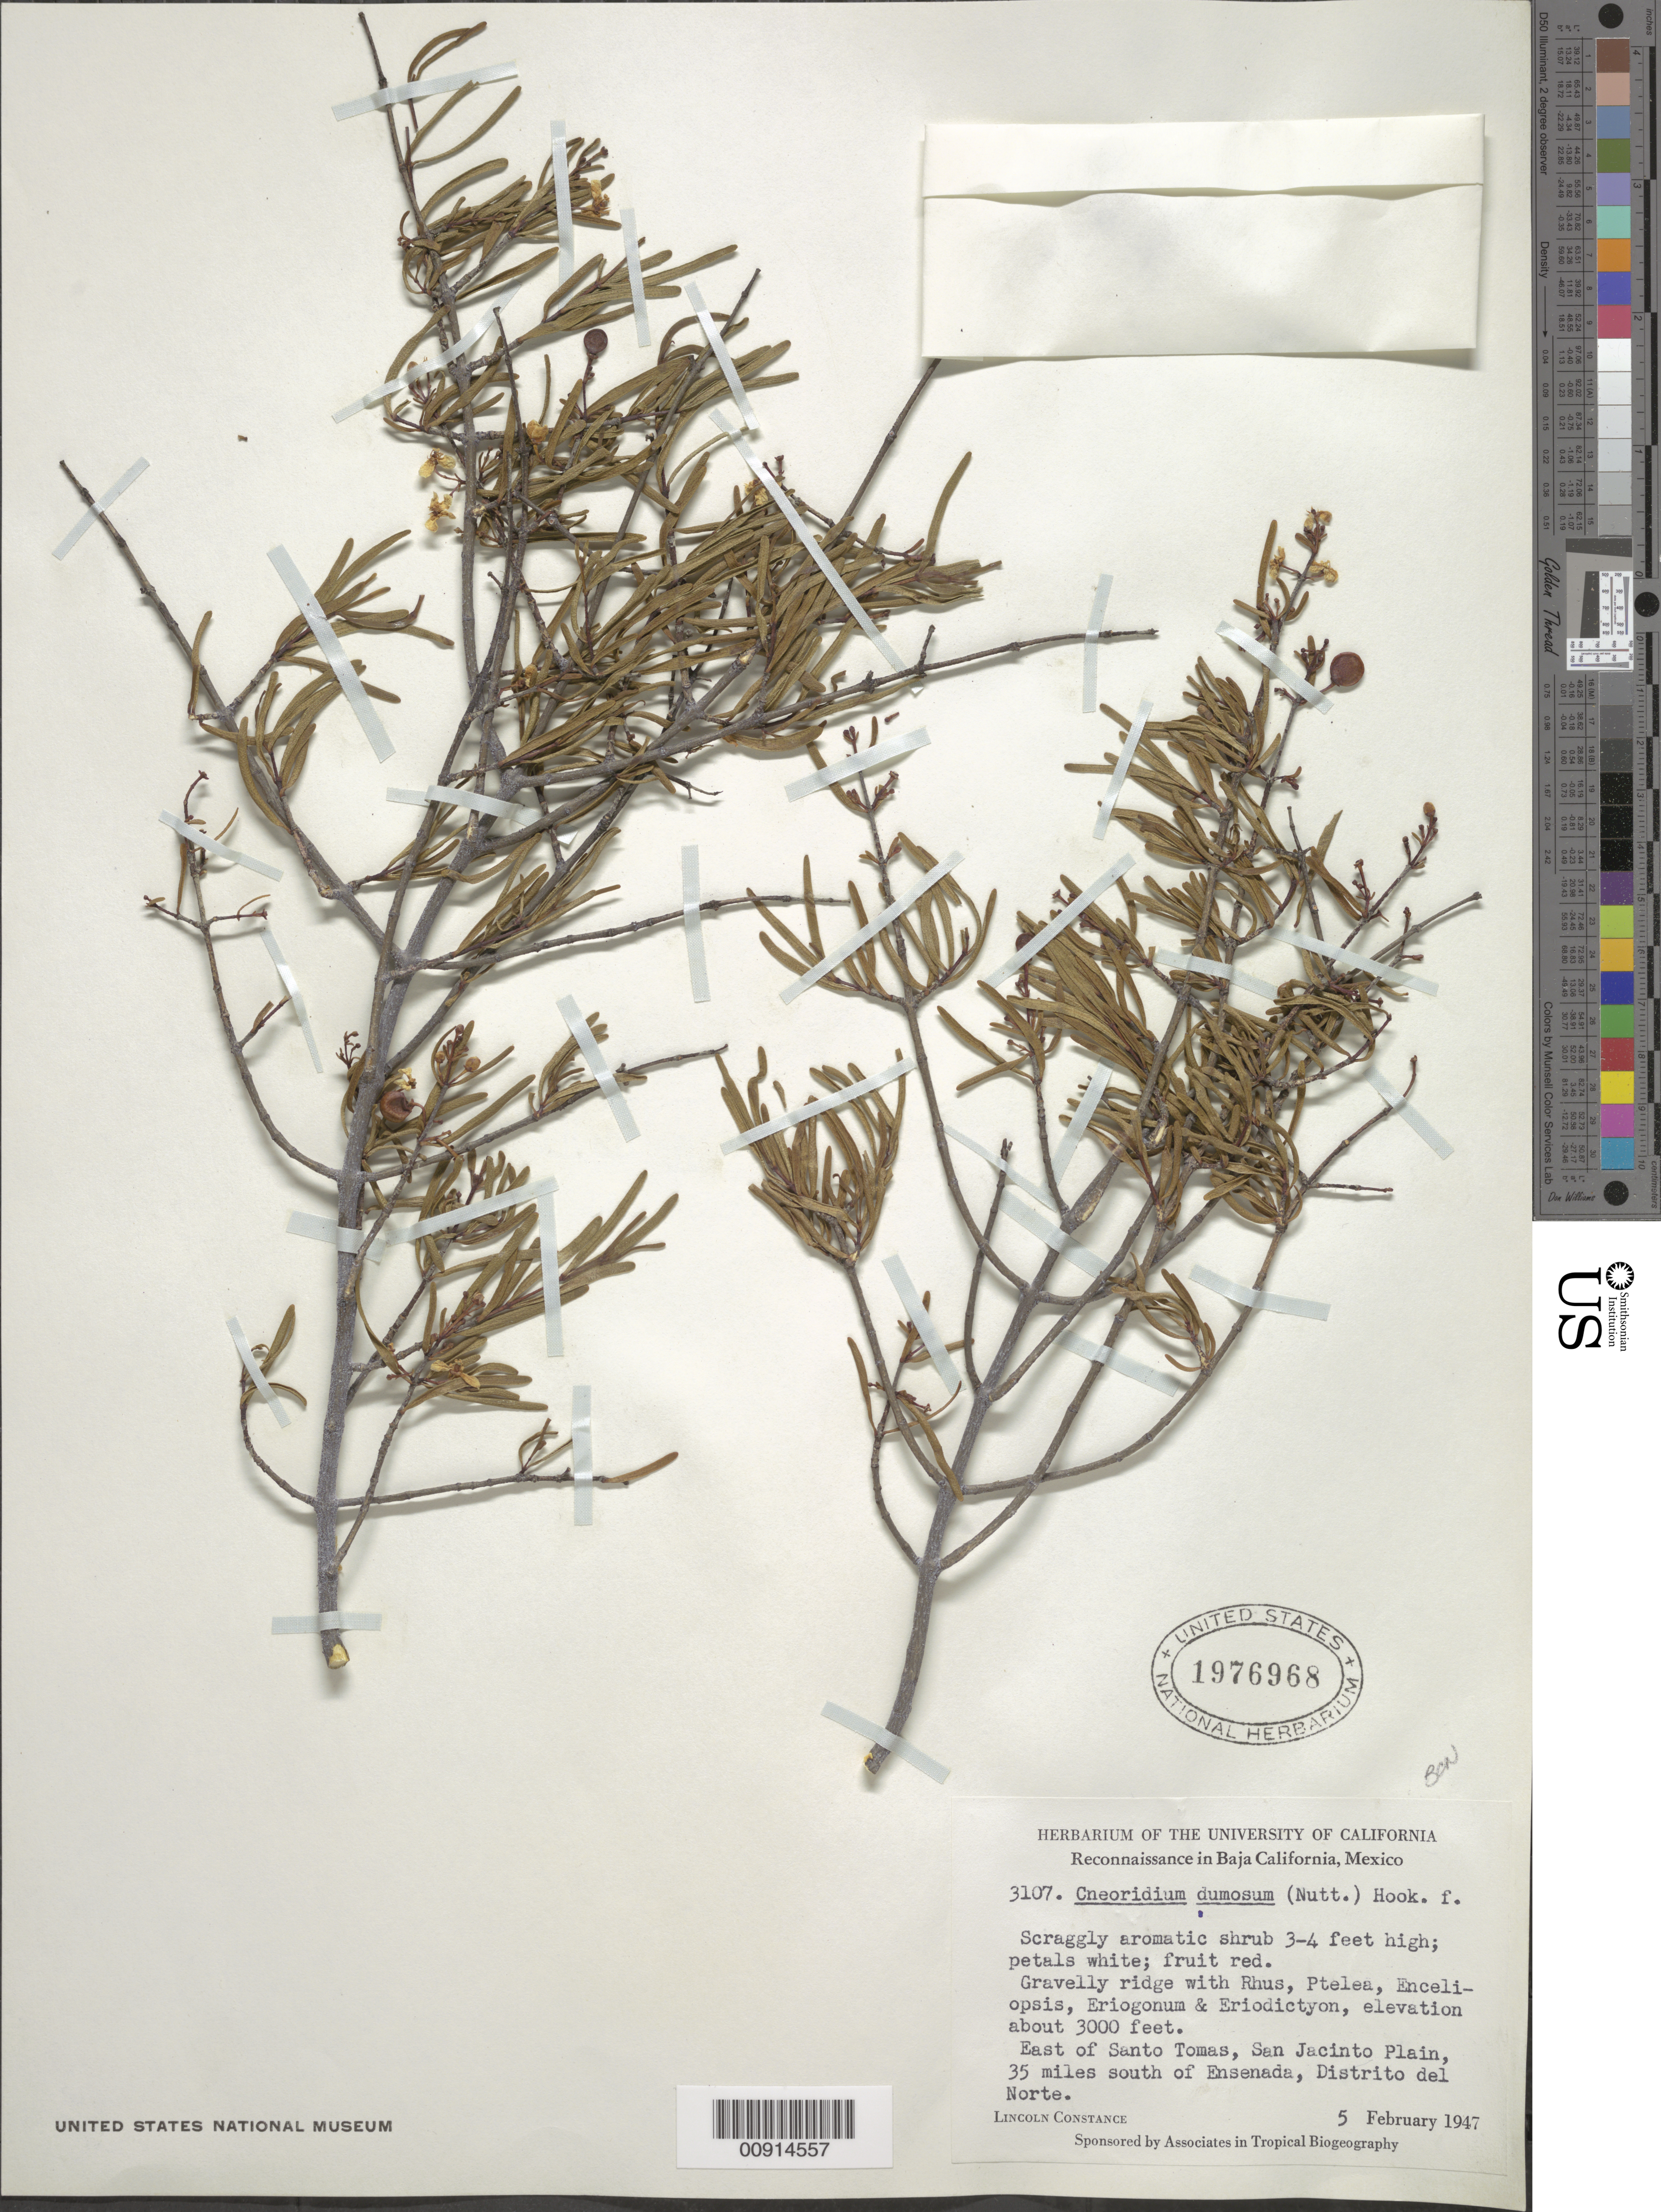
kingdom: Plantae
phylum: Tracheophyta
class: Magnoliopsida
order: Sapindales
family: Rutaceae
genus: Cneoridium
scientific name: Cneoridium dumosum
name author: (Nutt. ex Torr. & A. Gray) Hook. f. ex Baill.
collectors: L. Constance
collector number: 3107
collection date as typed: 05 Feb 1947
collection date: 1947-02-05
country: Mexico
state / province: Baja California Norte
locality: East of Santo Tomás, San Jacinto Plain, 35 miles south of Ensenada, Distrito del Norte, Baja California.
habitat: Gravelly ridge with Rhus, Ptelea, Enceliopsis, Eriogonum & Eriodictyon.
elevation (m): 914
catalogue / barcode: US 1976968